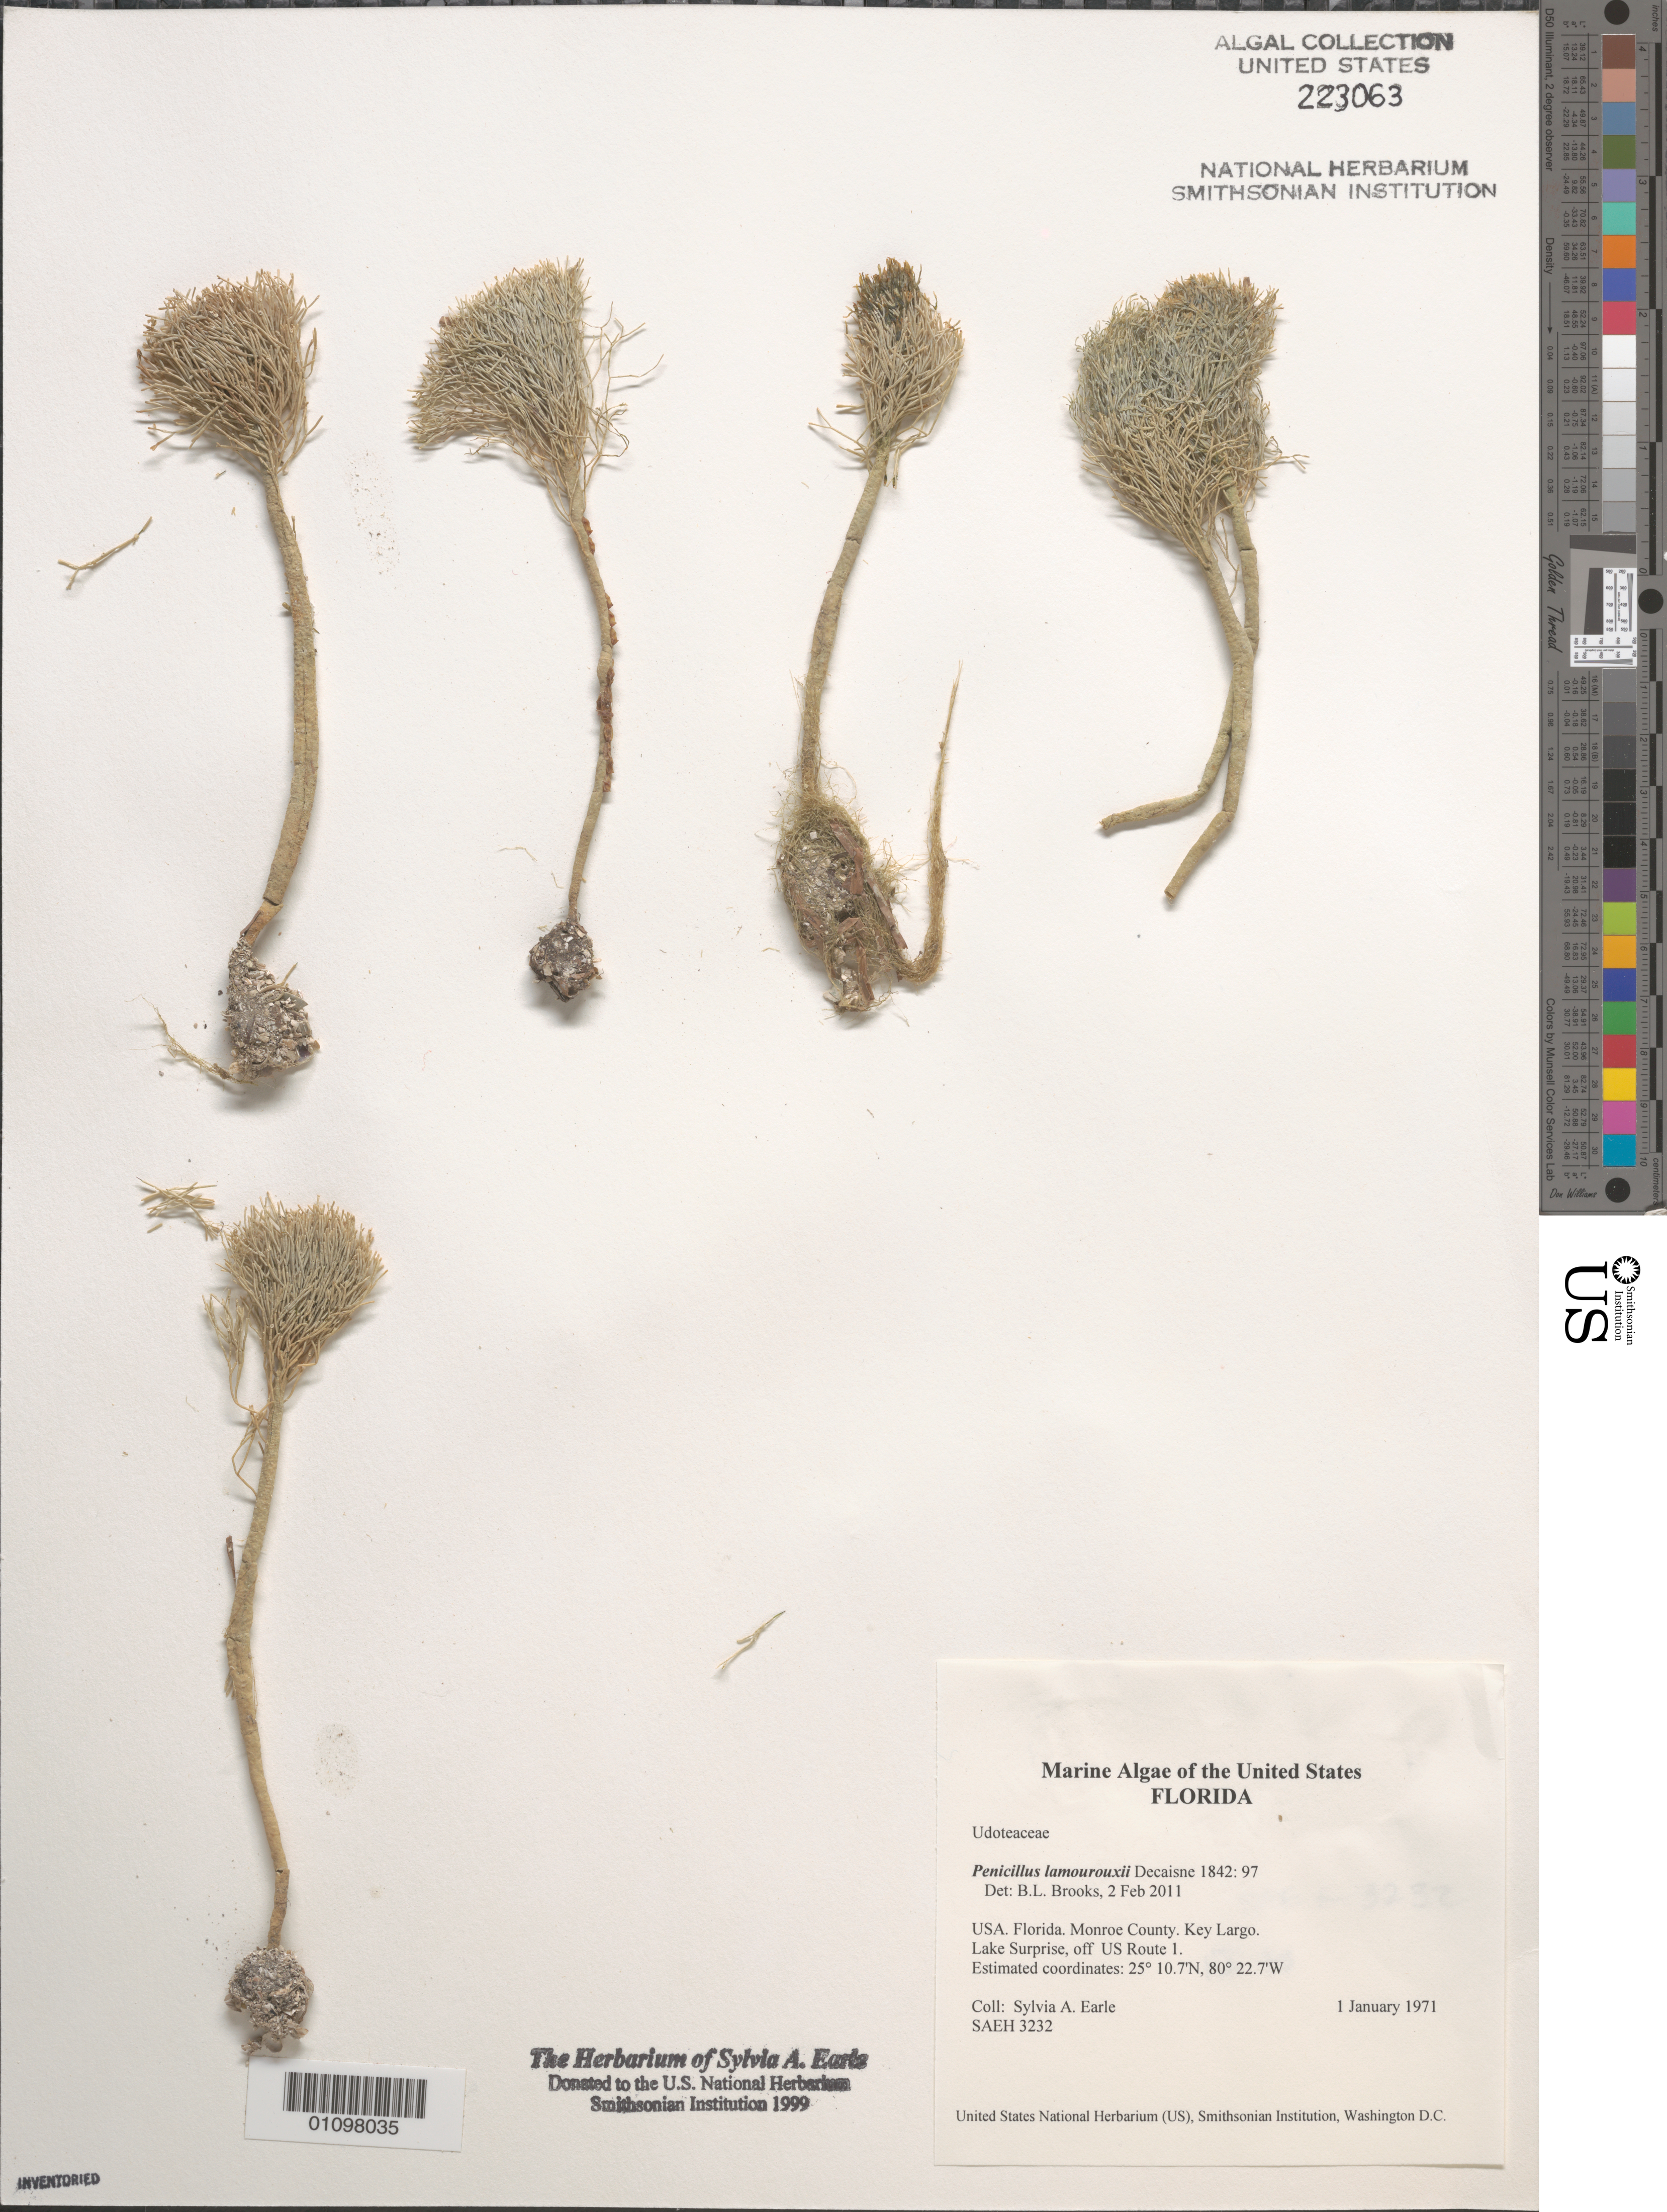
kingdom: Plantae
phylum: Chlorophyta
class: Ulvophyceae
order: Bryopsidales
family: Udoteaceae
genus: Penicillus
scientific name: Penicillus lamourouxii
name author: Decne.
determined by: Brooks, B. L., (BOT), Smithsonian Institution - National Museum of Natural History (UNITED STATES)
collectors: S. A. Earle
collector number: SAEH 3232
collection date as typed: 01 Jan 1971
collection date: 1971-01-01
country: United States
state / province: Florida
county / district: Monroe County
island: Key Largo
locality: Lake Surprise, off US Route 1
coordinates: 25 10.7'N, 80 22.7'W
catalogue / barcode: US 223063